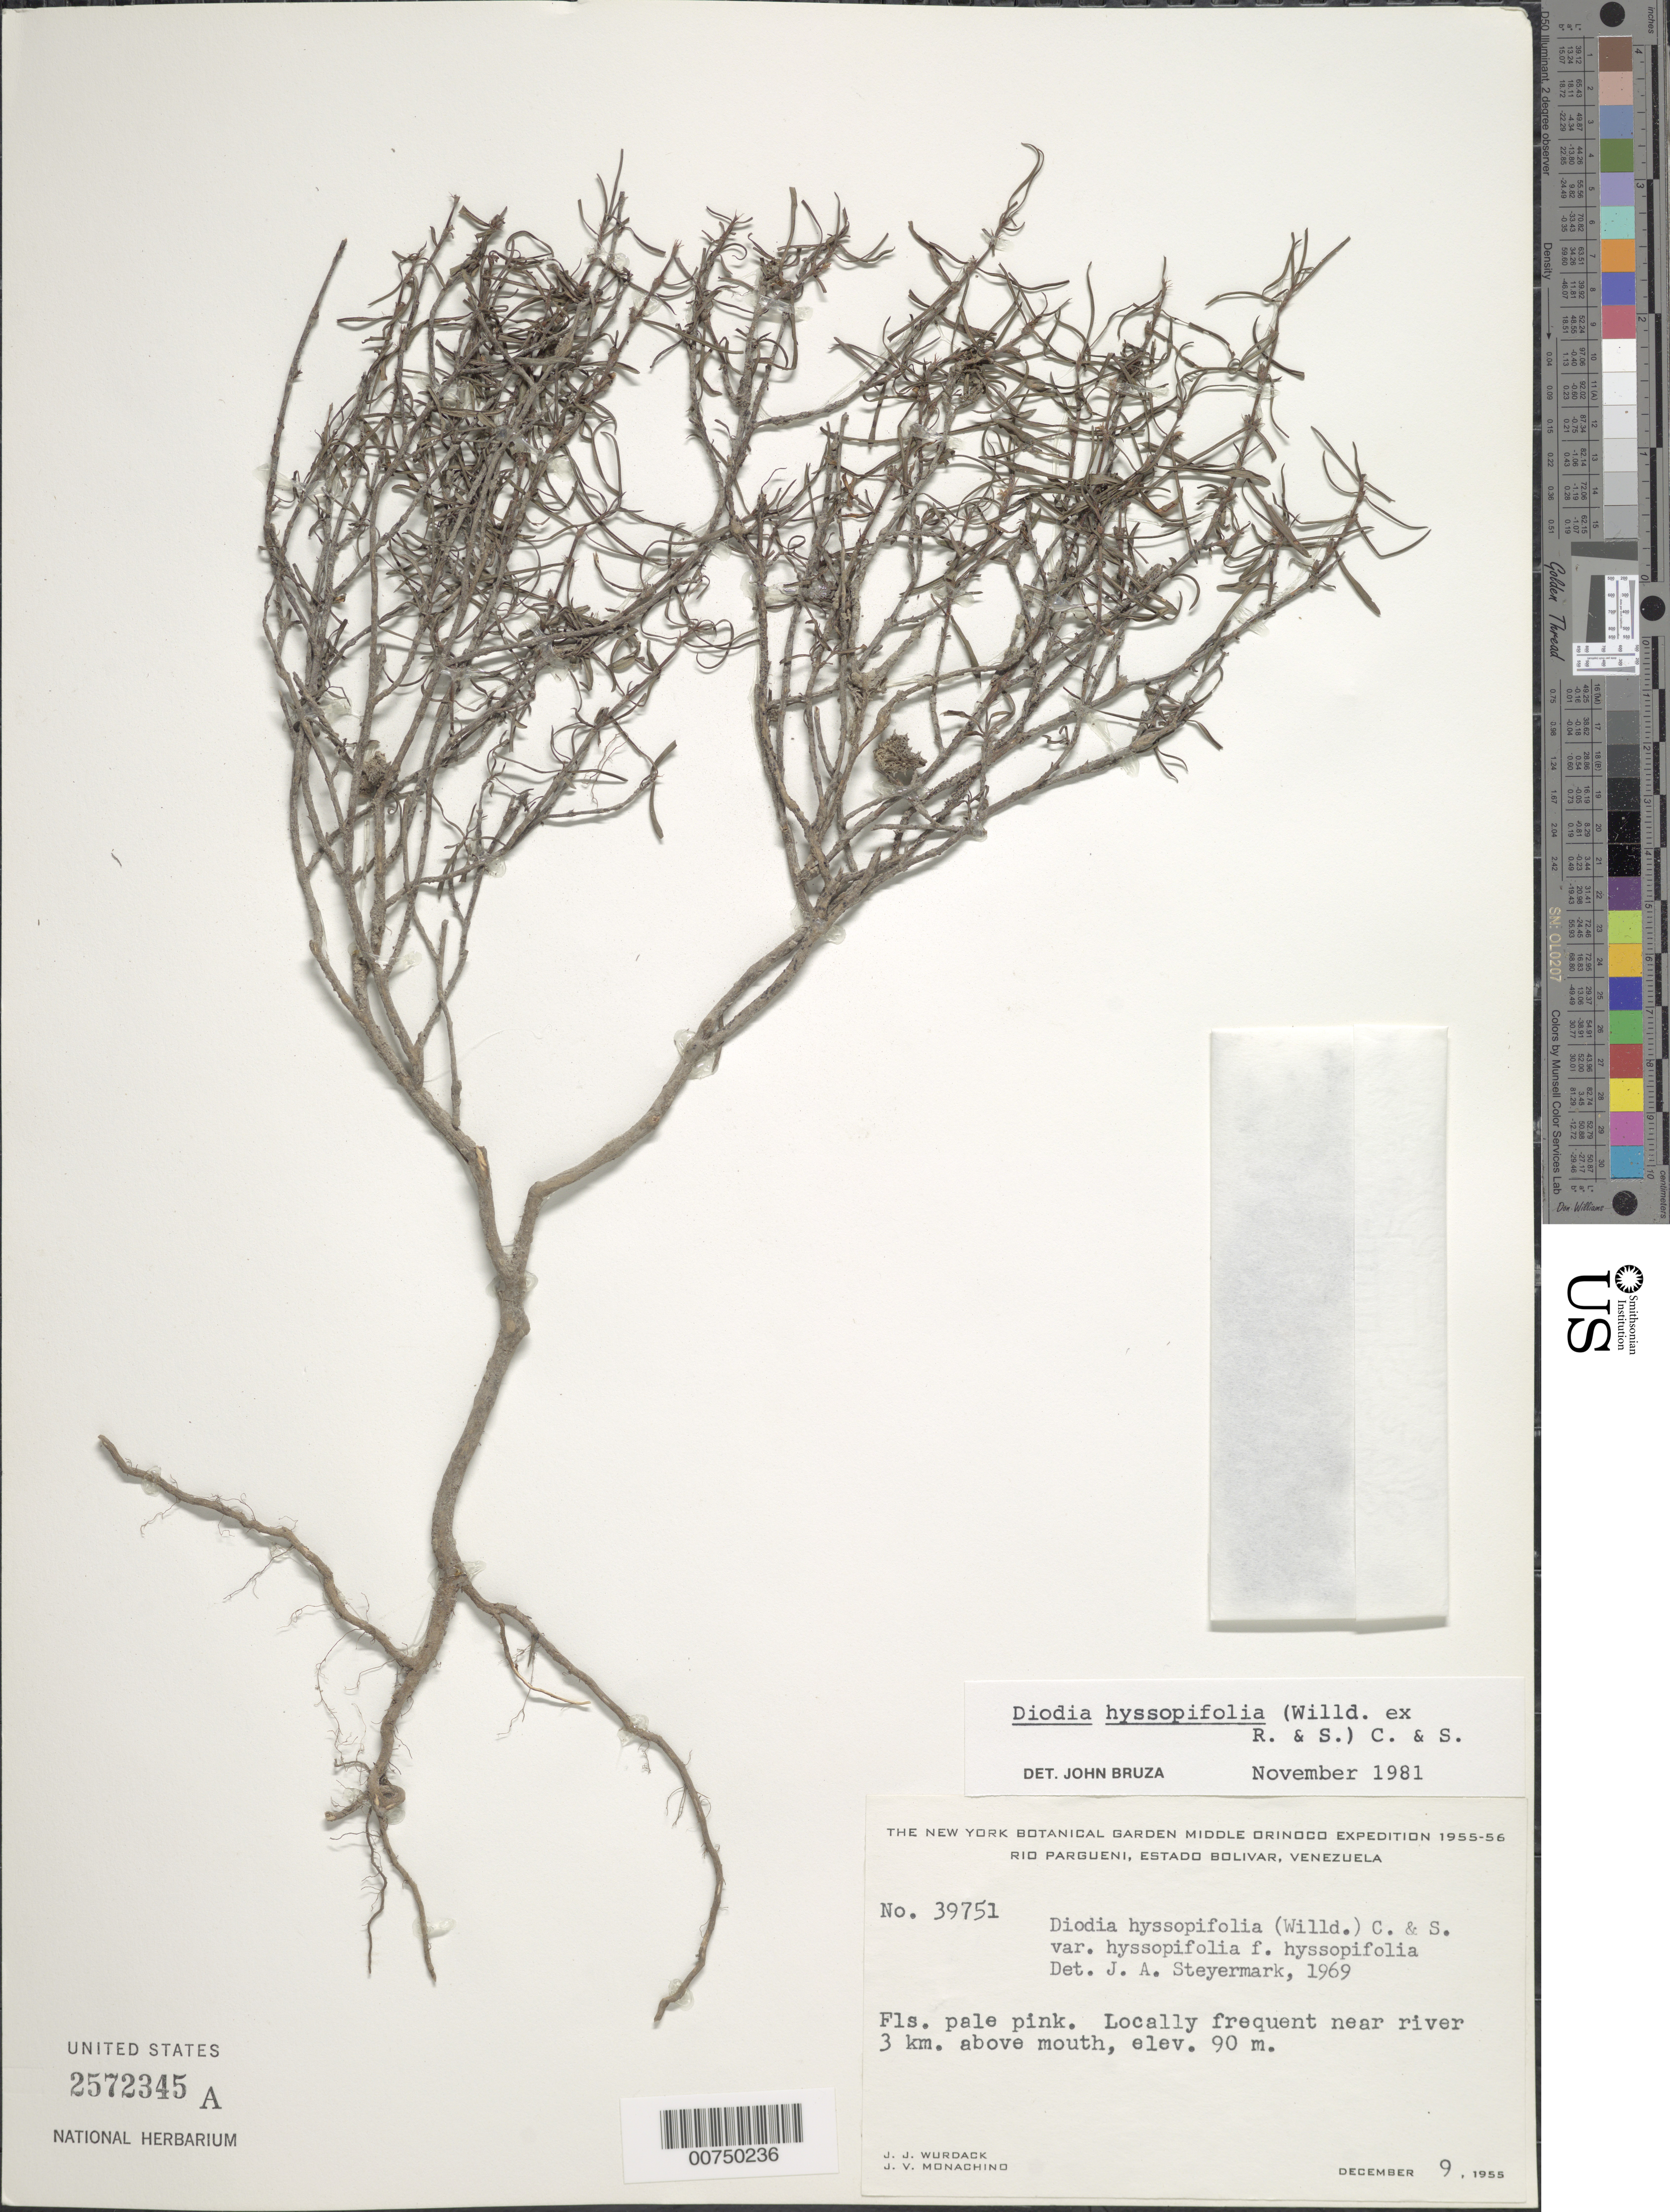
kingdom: Plantae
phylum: Tracheophyta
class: Magnoliopsida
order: Gentianales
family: Rubiaceae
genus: Diodia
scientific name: Diodia hyssopifolia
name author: (Willd. ex Roem. & Schult.) Cham. & Schltdl.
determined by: Bruza, J.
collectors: J. J. Wurdack & J. V. Monachino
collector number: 39751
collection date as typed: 9-Dec-55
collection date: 1955-12-09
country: Venezuela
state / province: Bolívar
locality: Río Pargueni, 3 km above mouth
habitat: Near river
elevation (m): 90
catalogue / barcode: US 2572345A